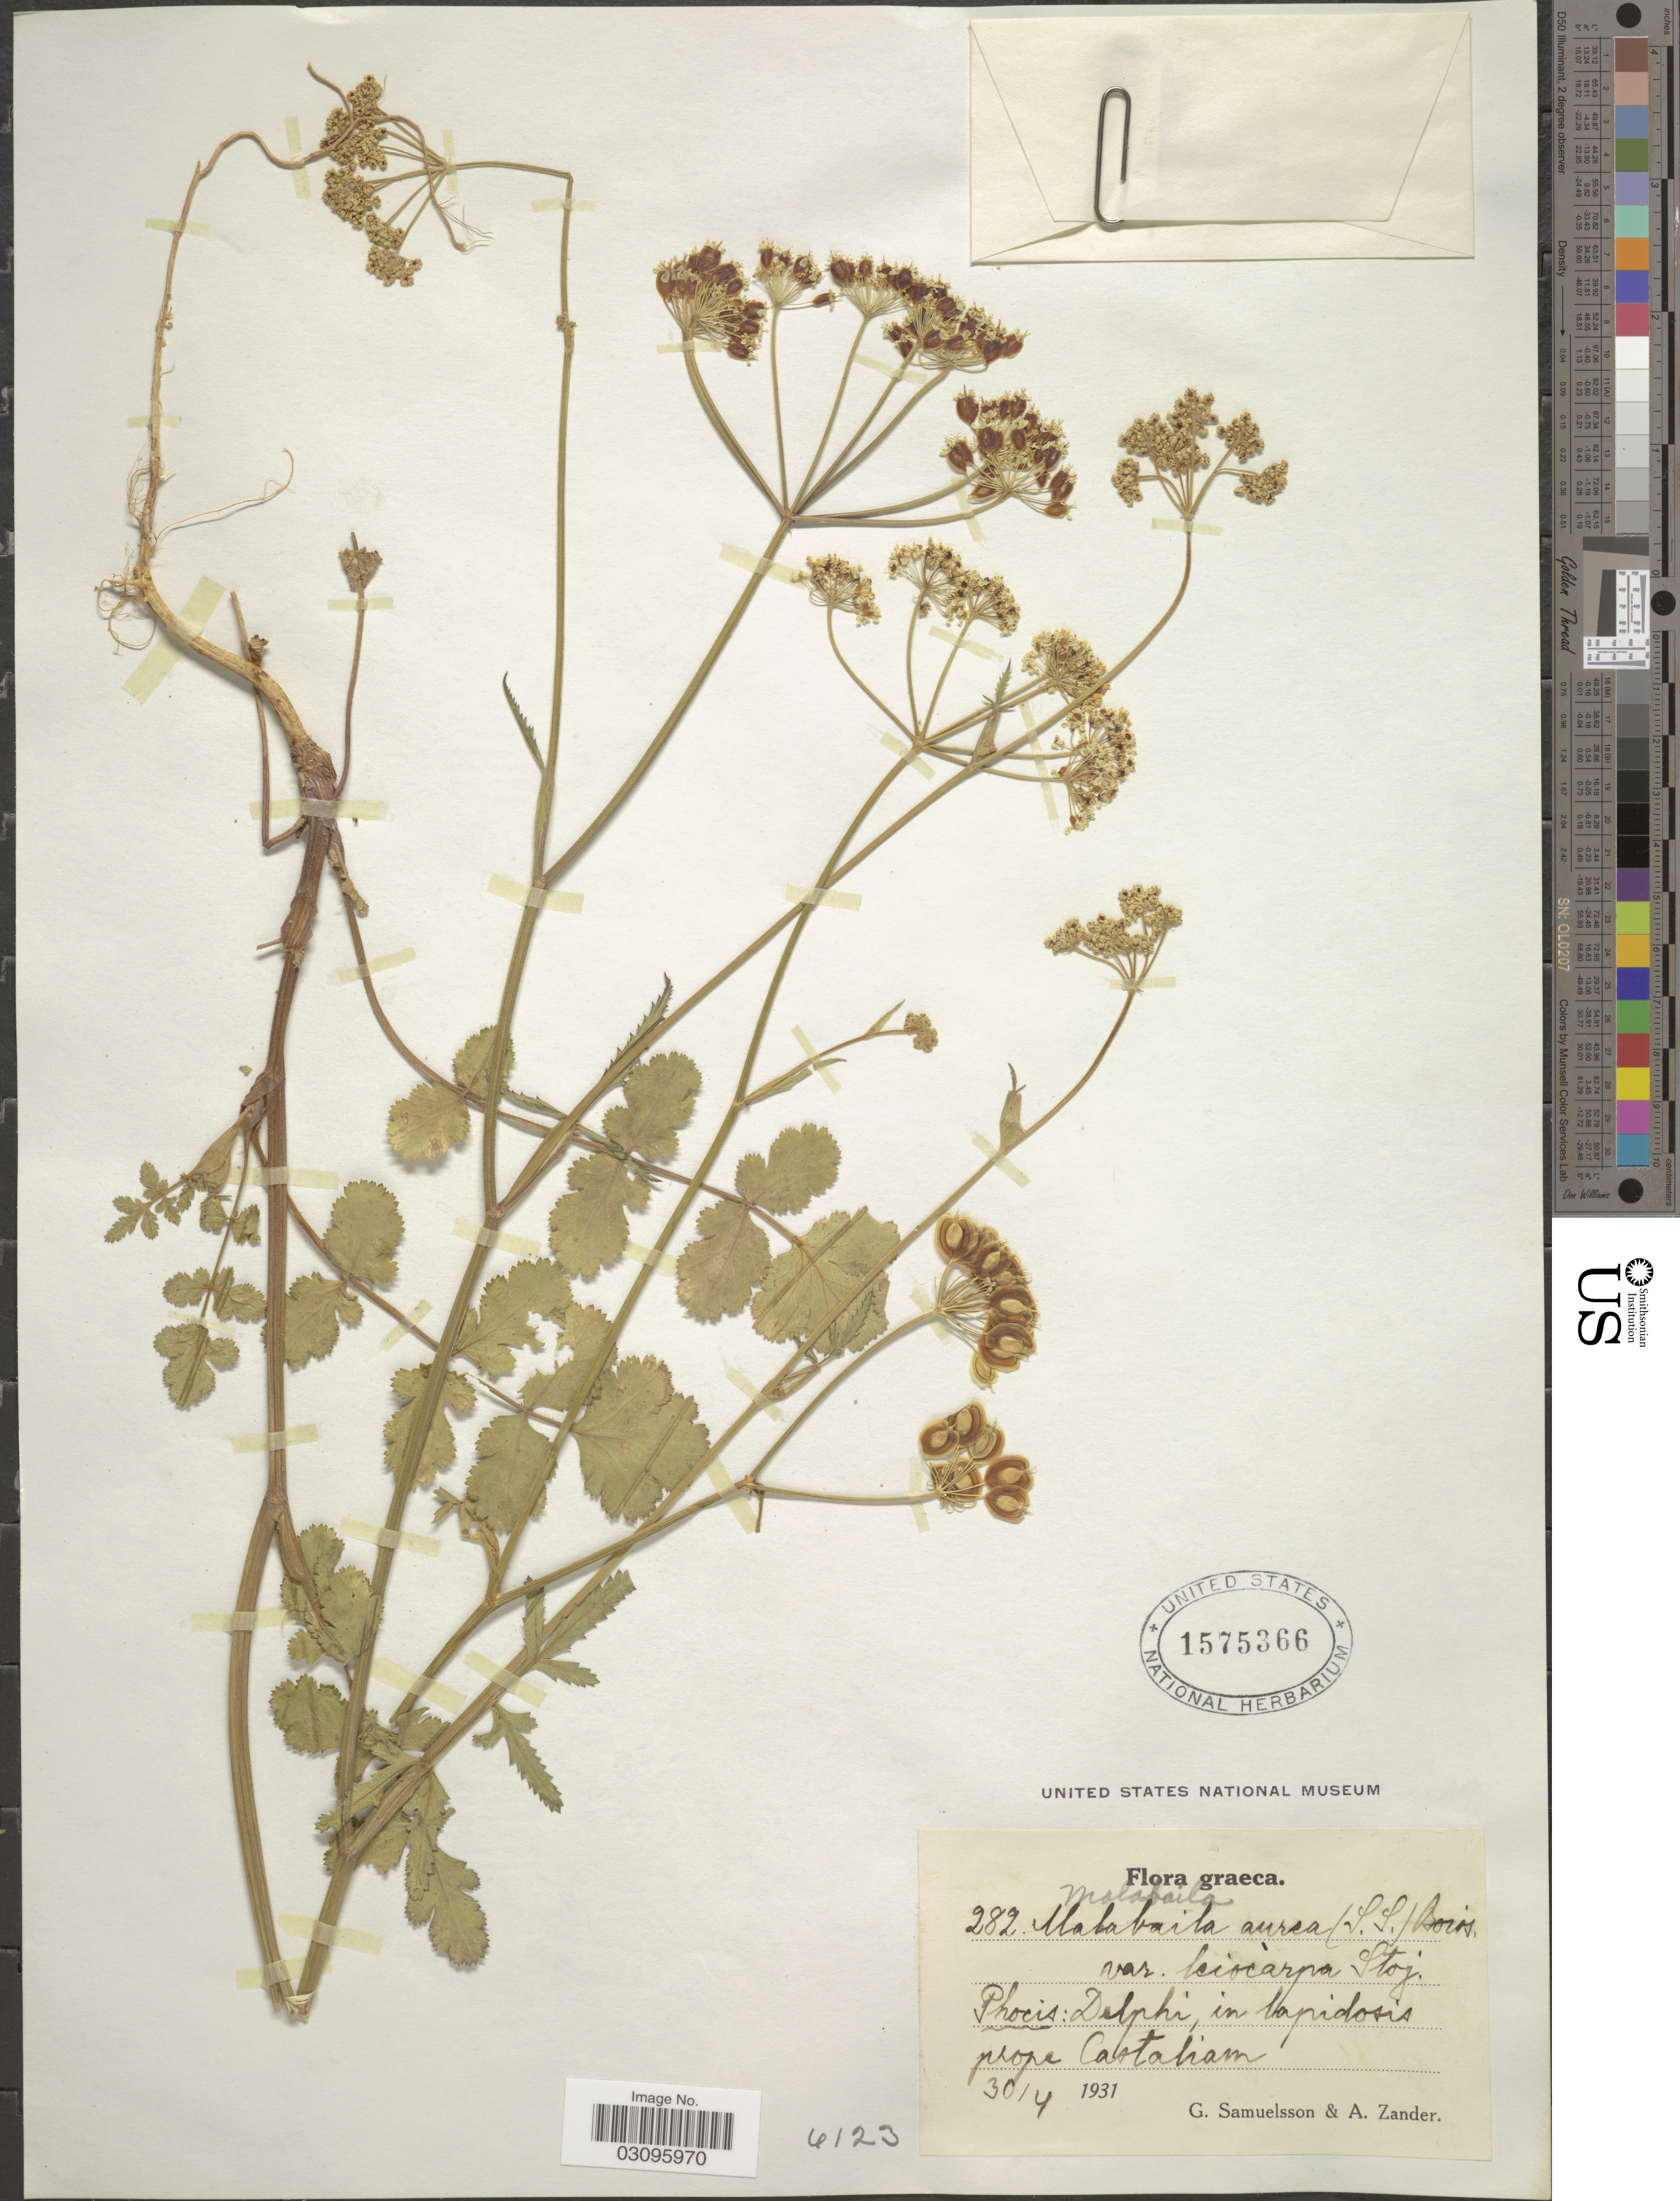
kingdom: Plantae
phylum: Tracheophyta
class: Magnoliopsida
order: Apiales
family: Apiaceae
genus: Malabaila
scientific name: Malabaila aurea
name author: Boiss.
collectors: G. Samuelsson & A. Zander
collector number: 282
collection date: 1931-04-30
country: Greece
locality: Graeca. Phocis: Delphi, in lapidosis prope Castaliam.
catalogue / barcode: US 1575366